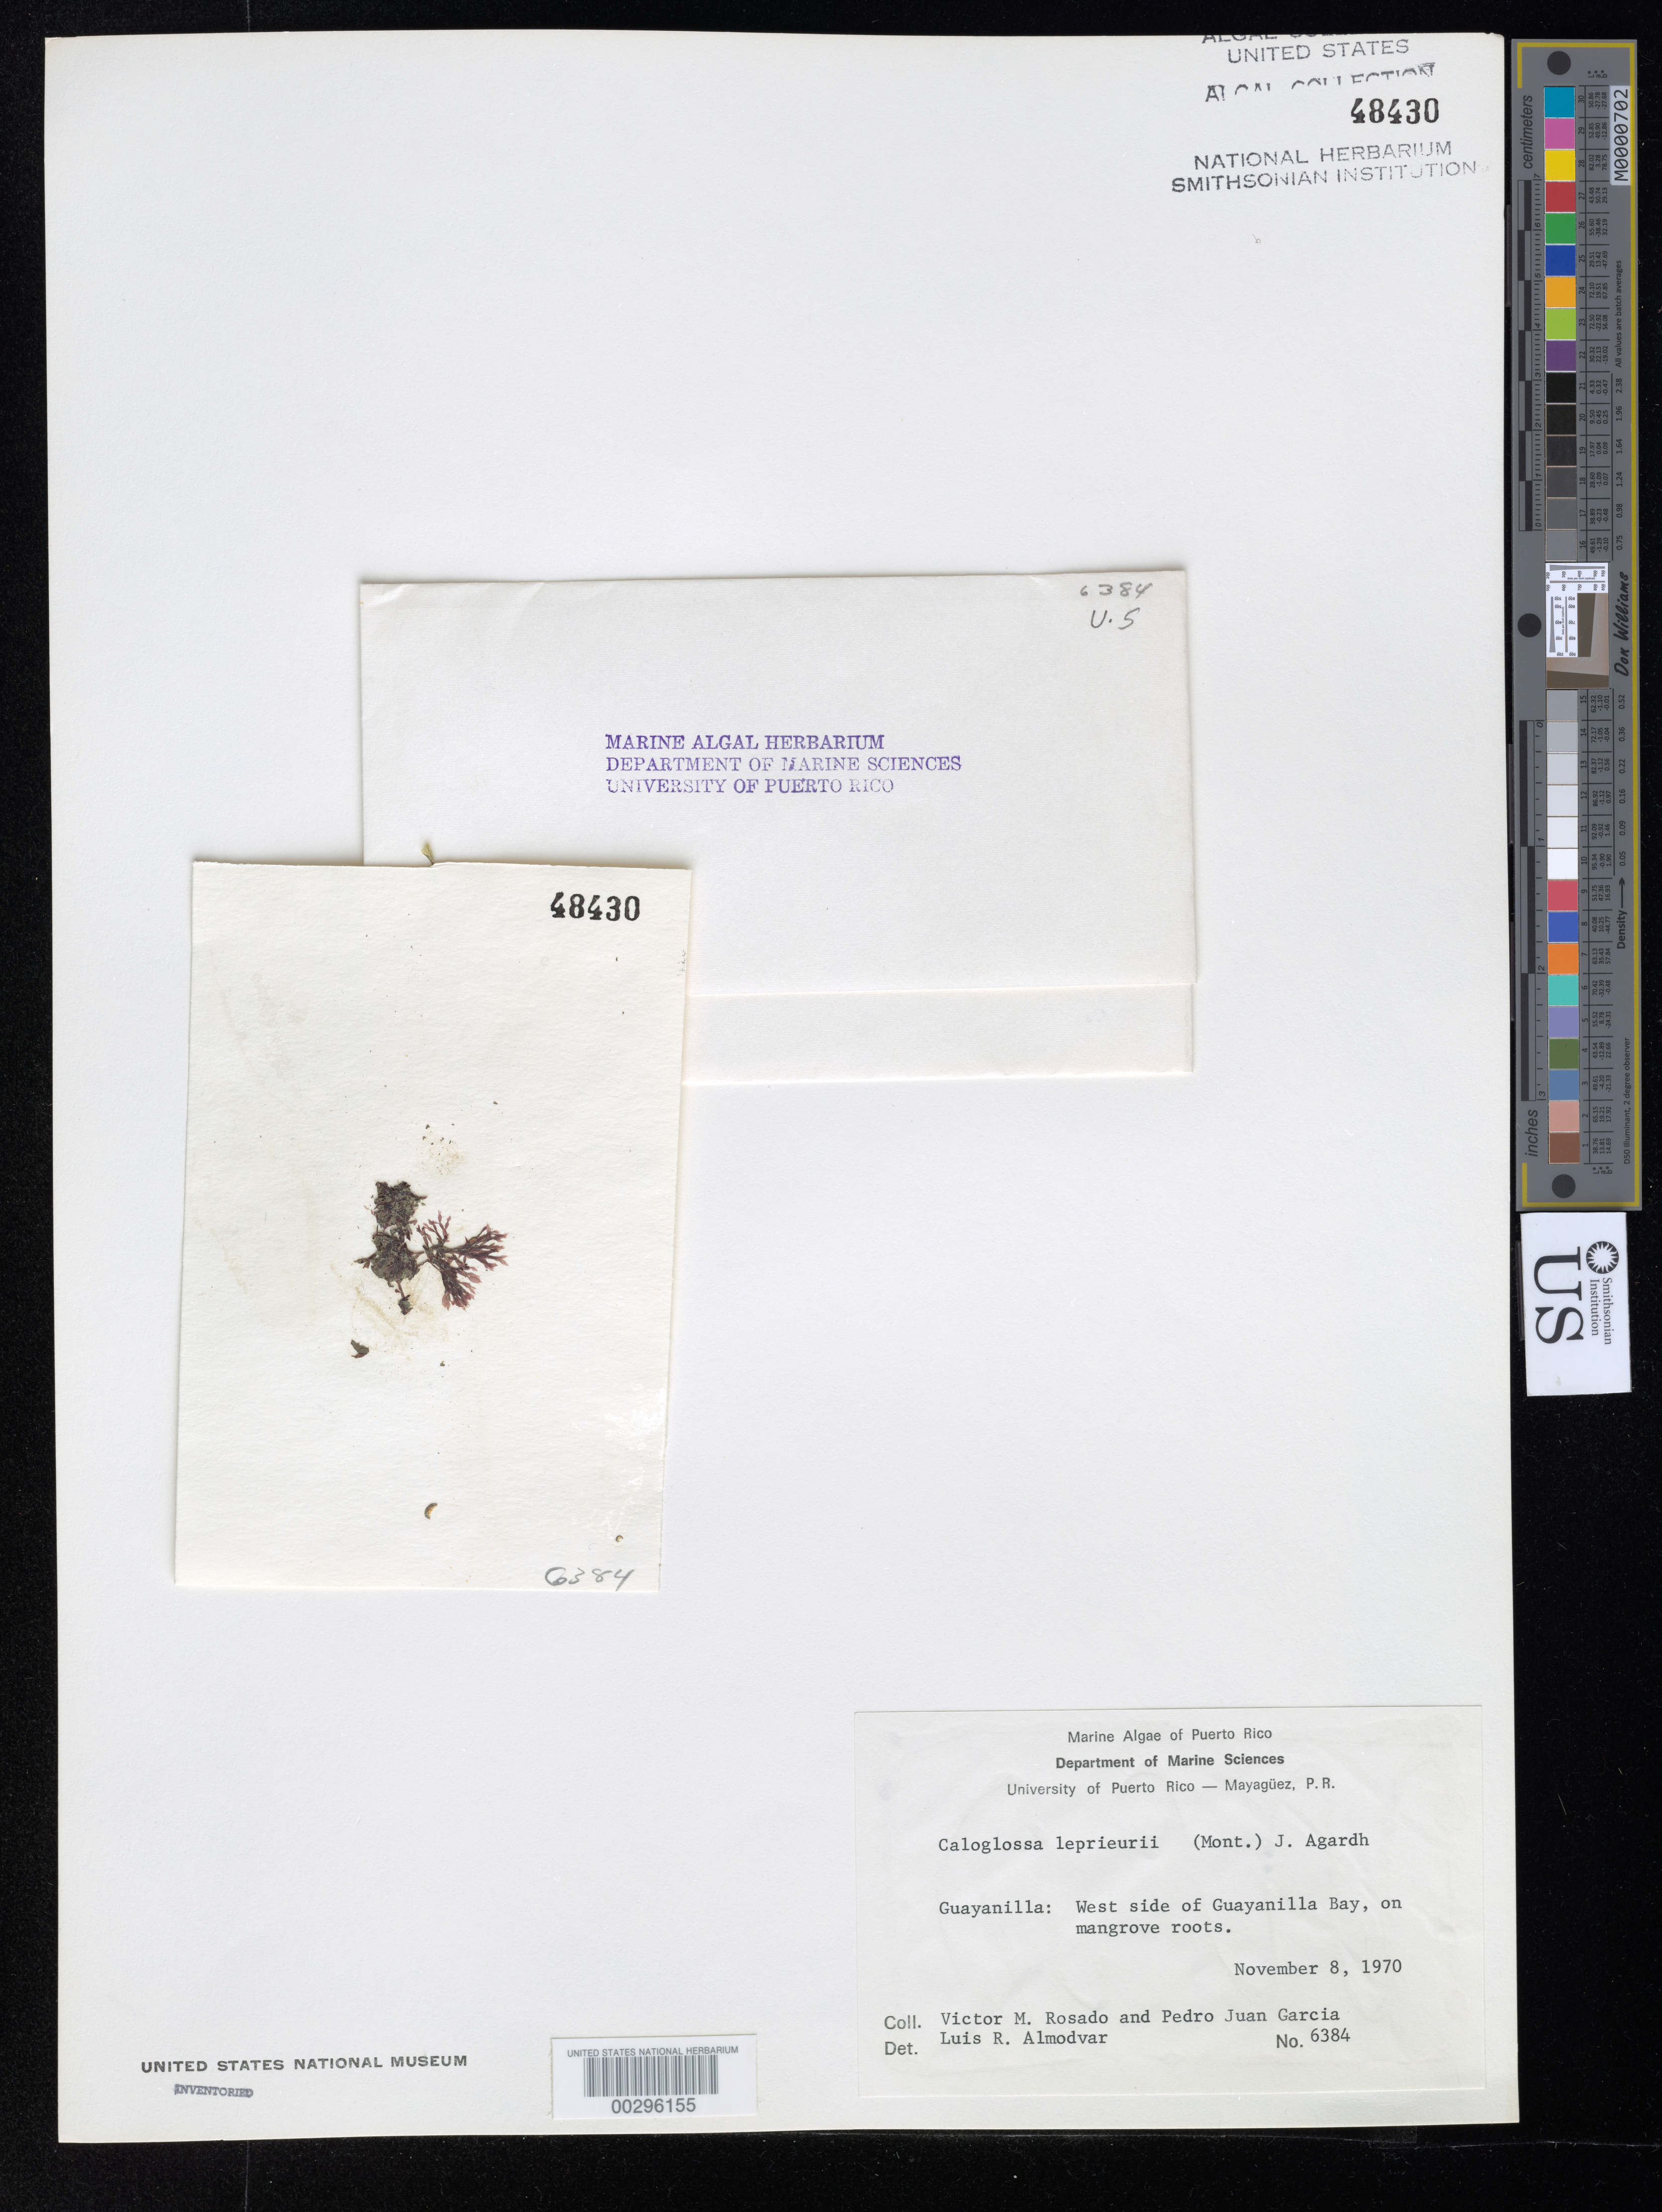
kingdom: Plantae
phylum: Rhodophyta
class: Florideophyceae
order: Ceramiales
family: Delesseriaceae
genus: Caloglossa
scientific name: Caloglossa leprieurii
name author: (Mont.) G. Martens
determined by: Almodovar, L. R.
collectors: V. Rosado & J. D. García-Pérez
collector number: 6384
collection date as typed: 08 Nov 1970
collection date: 1970-11-08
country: Puerto Rico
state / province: Guayanilla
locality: Guayanilla bay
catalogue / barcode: US 48430